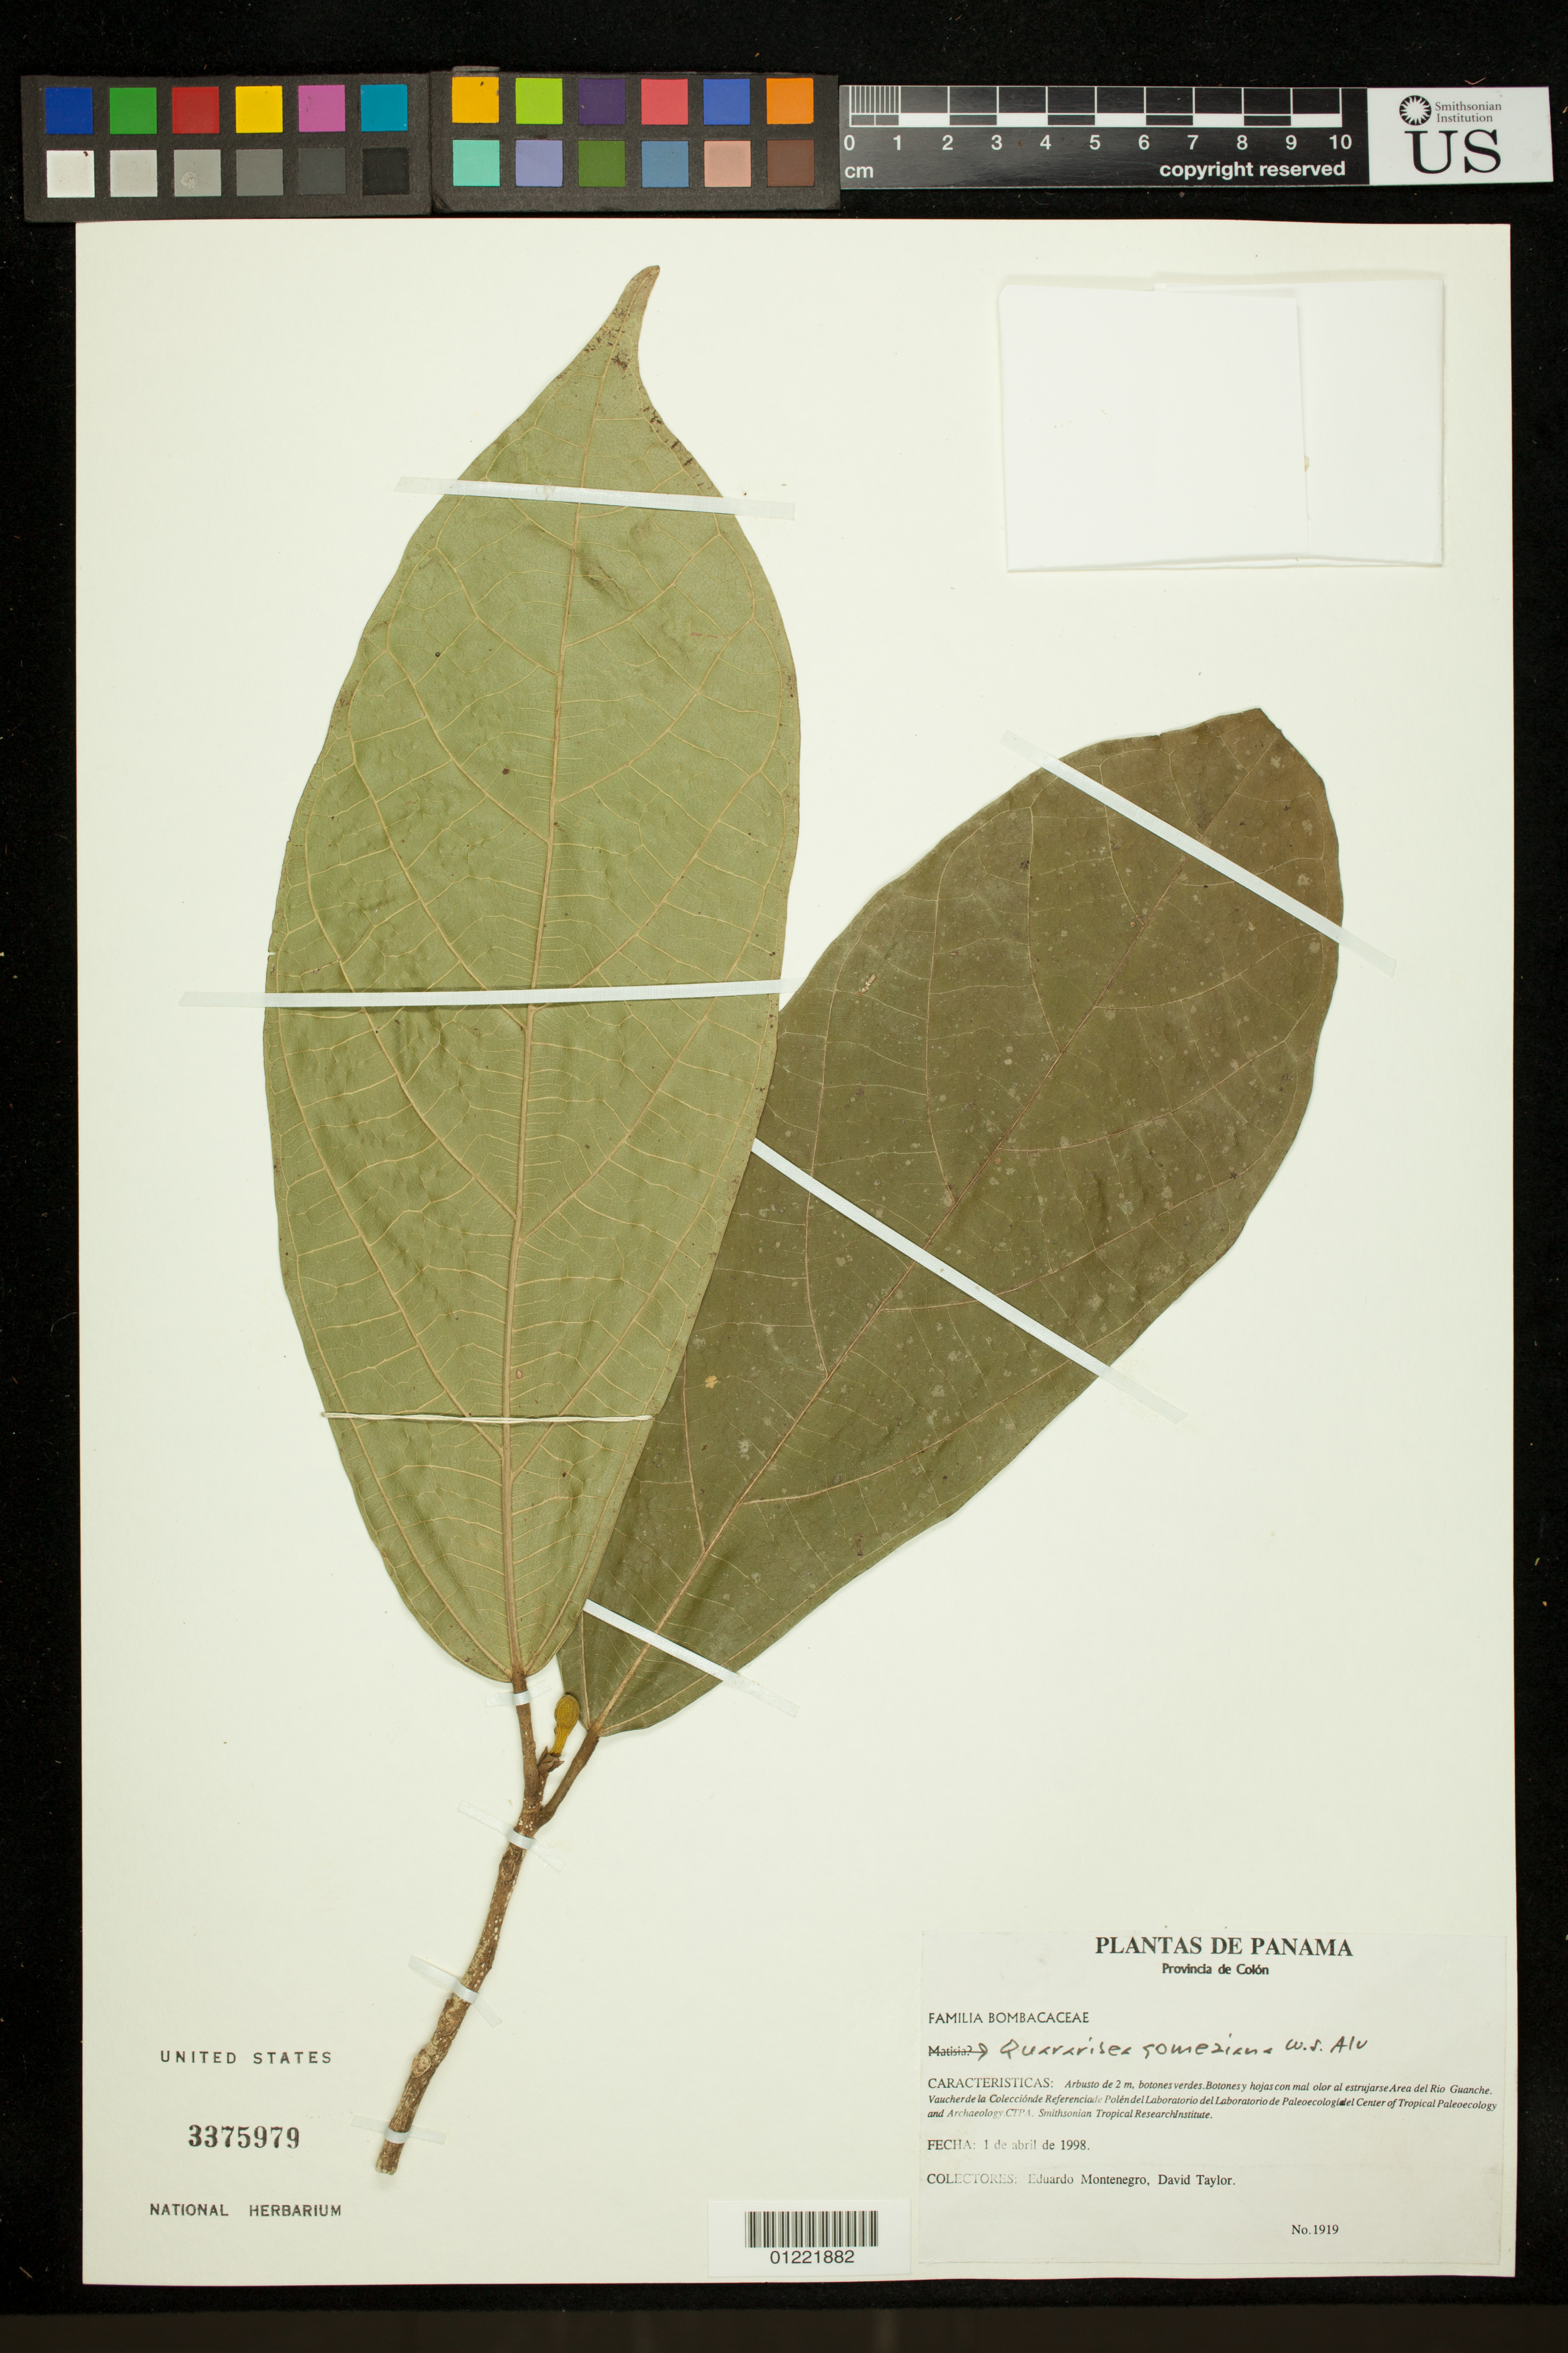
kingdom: Plantae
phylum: Tracheophyta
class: Magnoliopsida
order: Malvales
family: Malvaceae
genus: Quararibea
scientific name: Quararibea gomeziana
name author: W.S. Alverson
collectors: E. Montenegro & D. Taylor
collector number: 1919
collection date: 1998-04-01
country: Panama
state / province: Colón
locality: Area del Rio Guanche.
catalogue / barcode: US 3375979